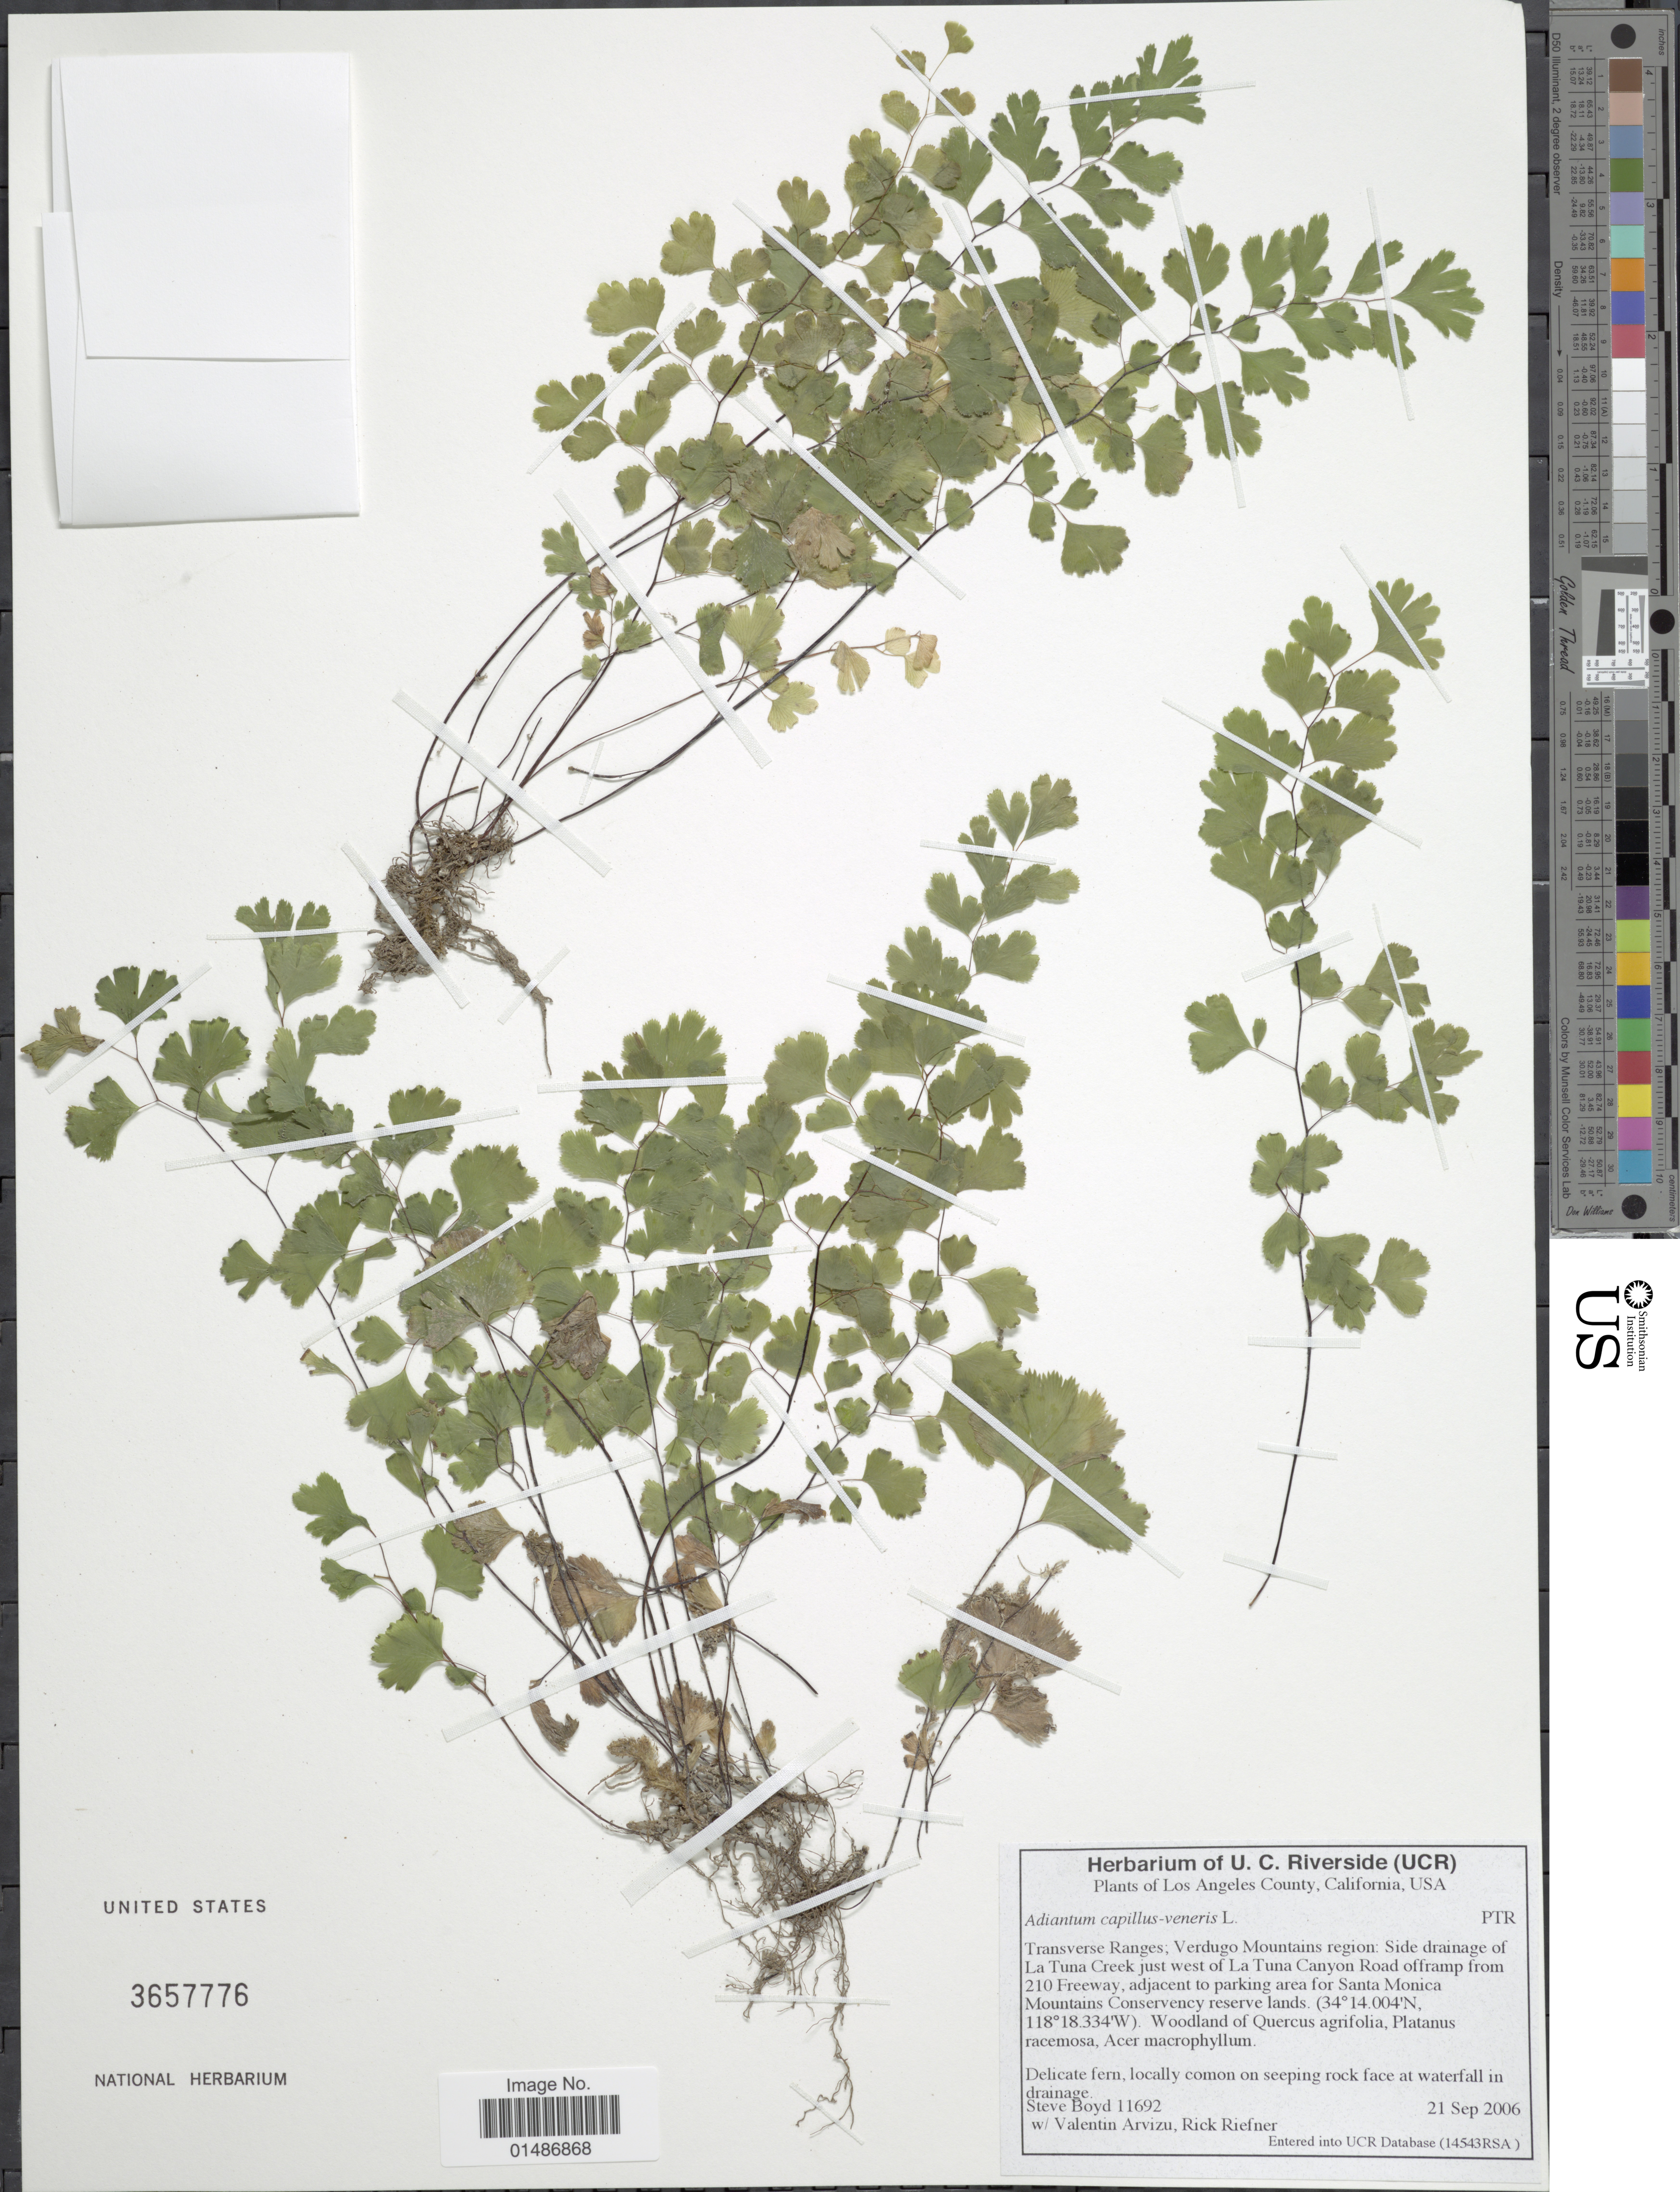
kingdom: Plantae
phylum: Tracheophyta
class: Polypodiopsida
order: Polypodiales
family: Pteridaceae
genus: Adiantum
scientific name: Adiantum capillus-veneris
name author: L.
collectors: S. Boyd, V. Arvizu & R. Riefner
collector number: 11692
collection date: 2006-09-21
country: United States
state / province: California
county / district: Los Angeles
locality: Los Angeles County. Transverse Ranges; Verdugo Mountains region: Side drainage of La Tuna Creek just west of La Tuna Canyon Road offramp from 210 Freeway, adjacent to parking area for Santa Monica Mountains Conservency reserve lands.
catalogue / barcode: US 3657776